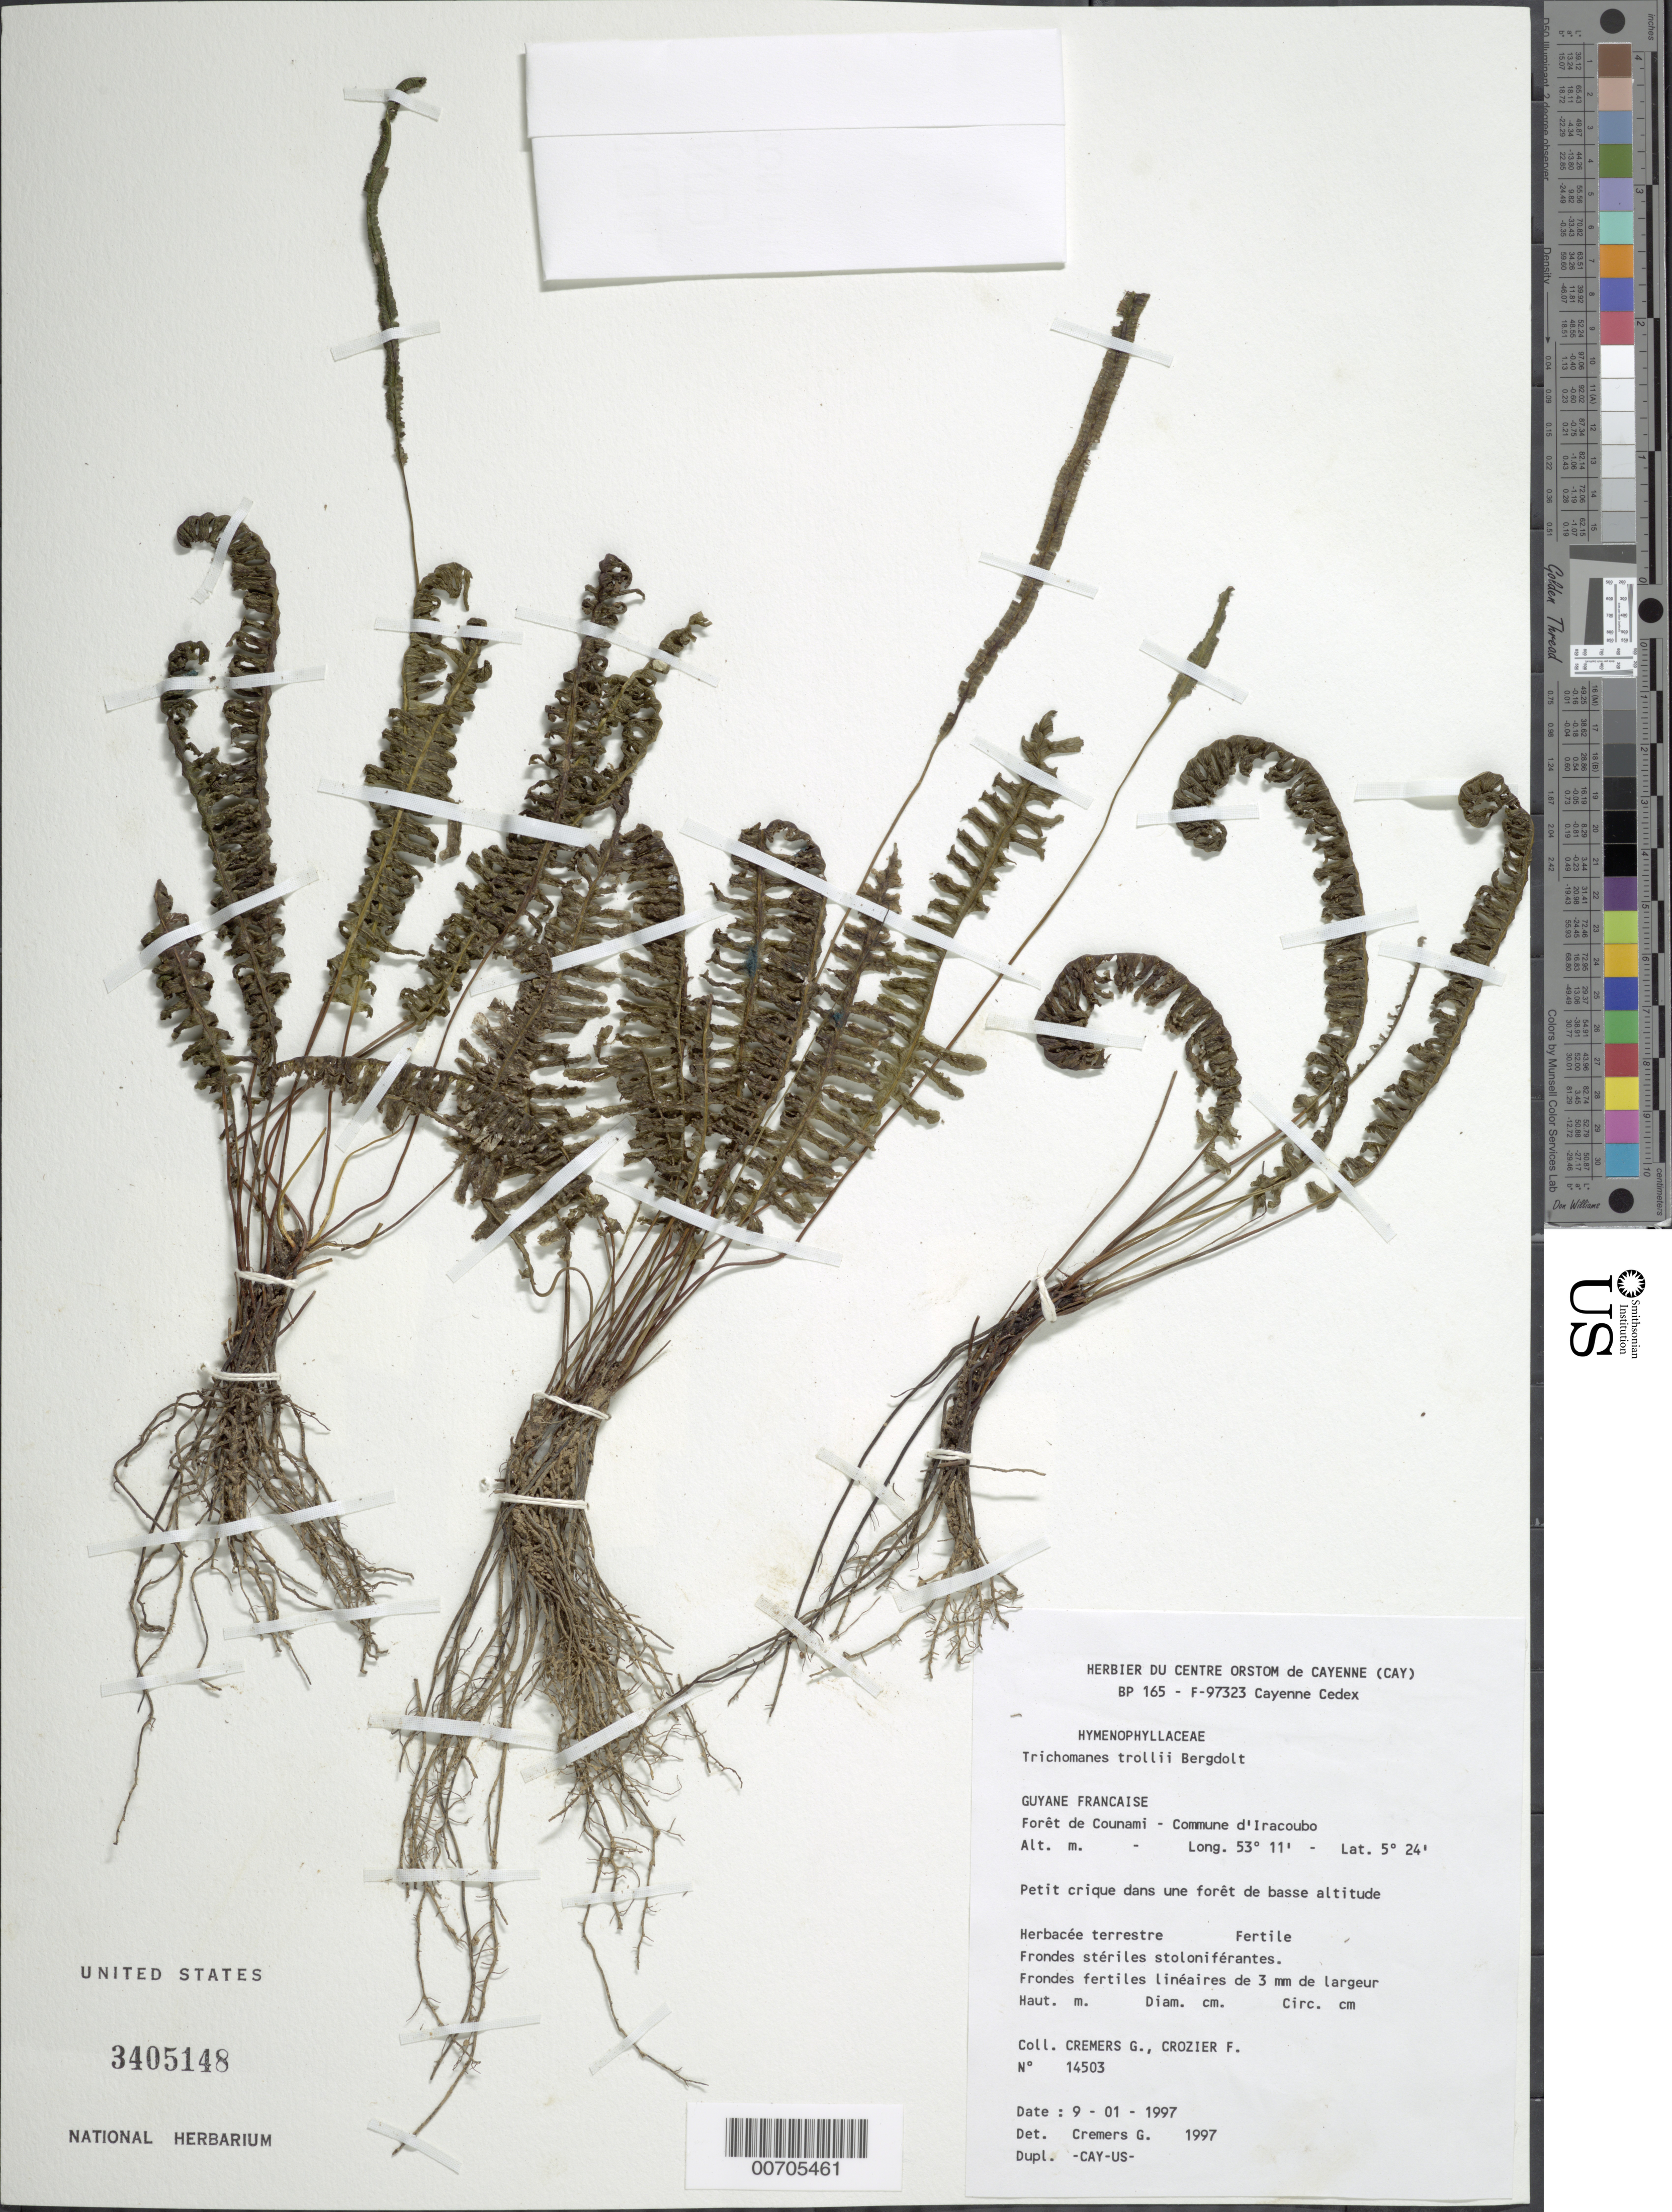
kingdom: Plantae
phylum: Tracheophyta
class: Polypodiopsida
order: Hymenophyllales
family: Hymenophyllaceae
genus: Trichomanes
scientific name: Trichomanes trollii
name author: Bergdolt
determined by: Cremers, Georges A.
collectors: G. Cremers & F. Crozier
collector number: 14503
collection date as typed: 9-Jan-97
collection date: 1997-01-09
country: French Guiana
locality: Commune d'Iracoubo, forêt de Counami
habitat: Petite crique dans une forêt de basse altitude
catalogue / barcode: US 3405148